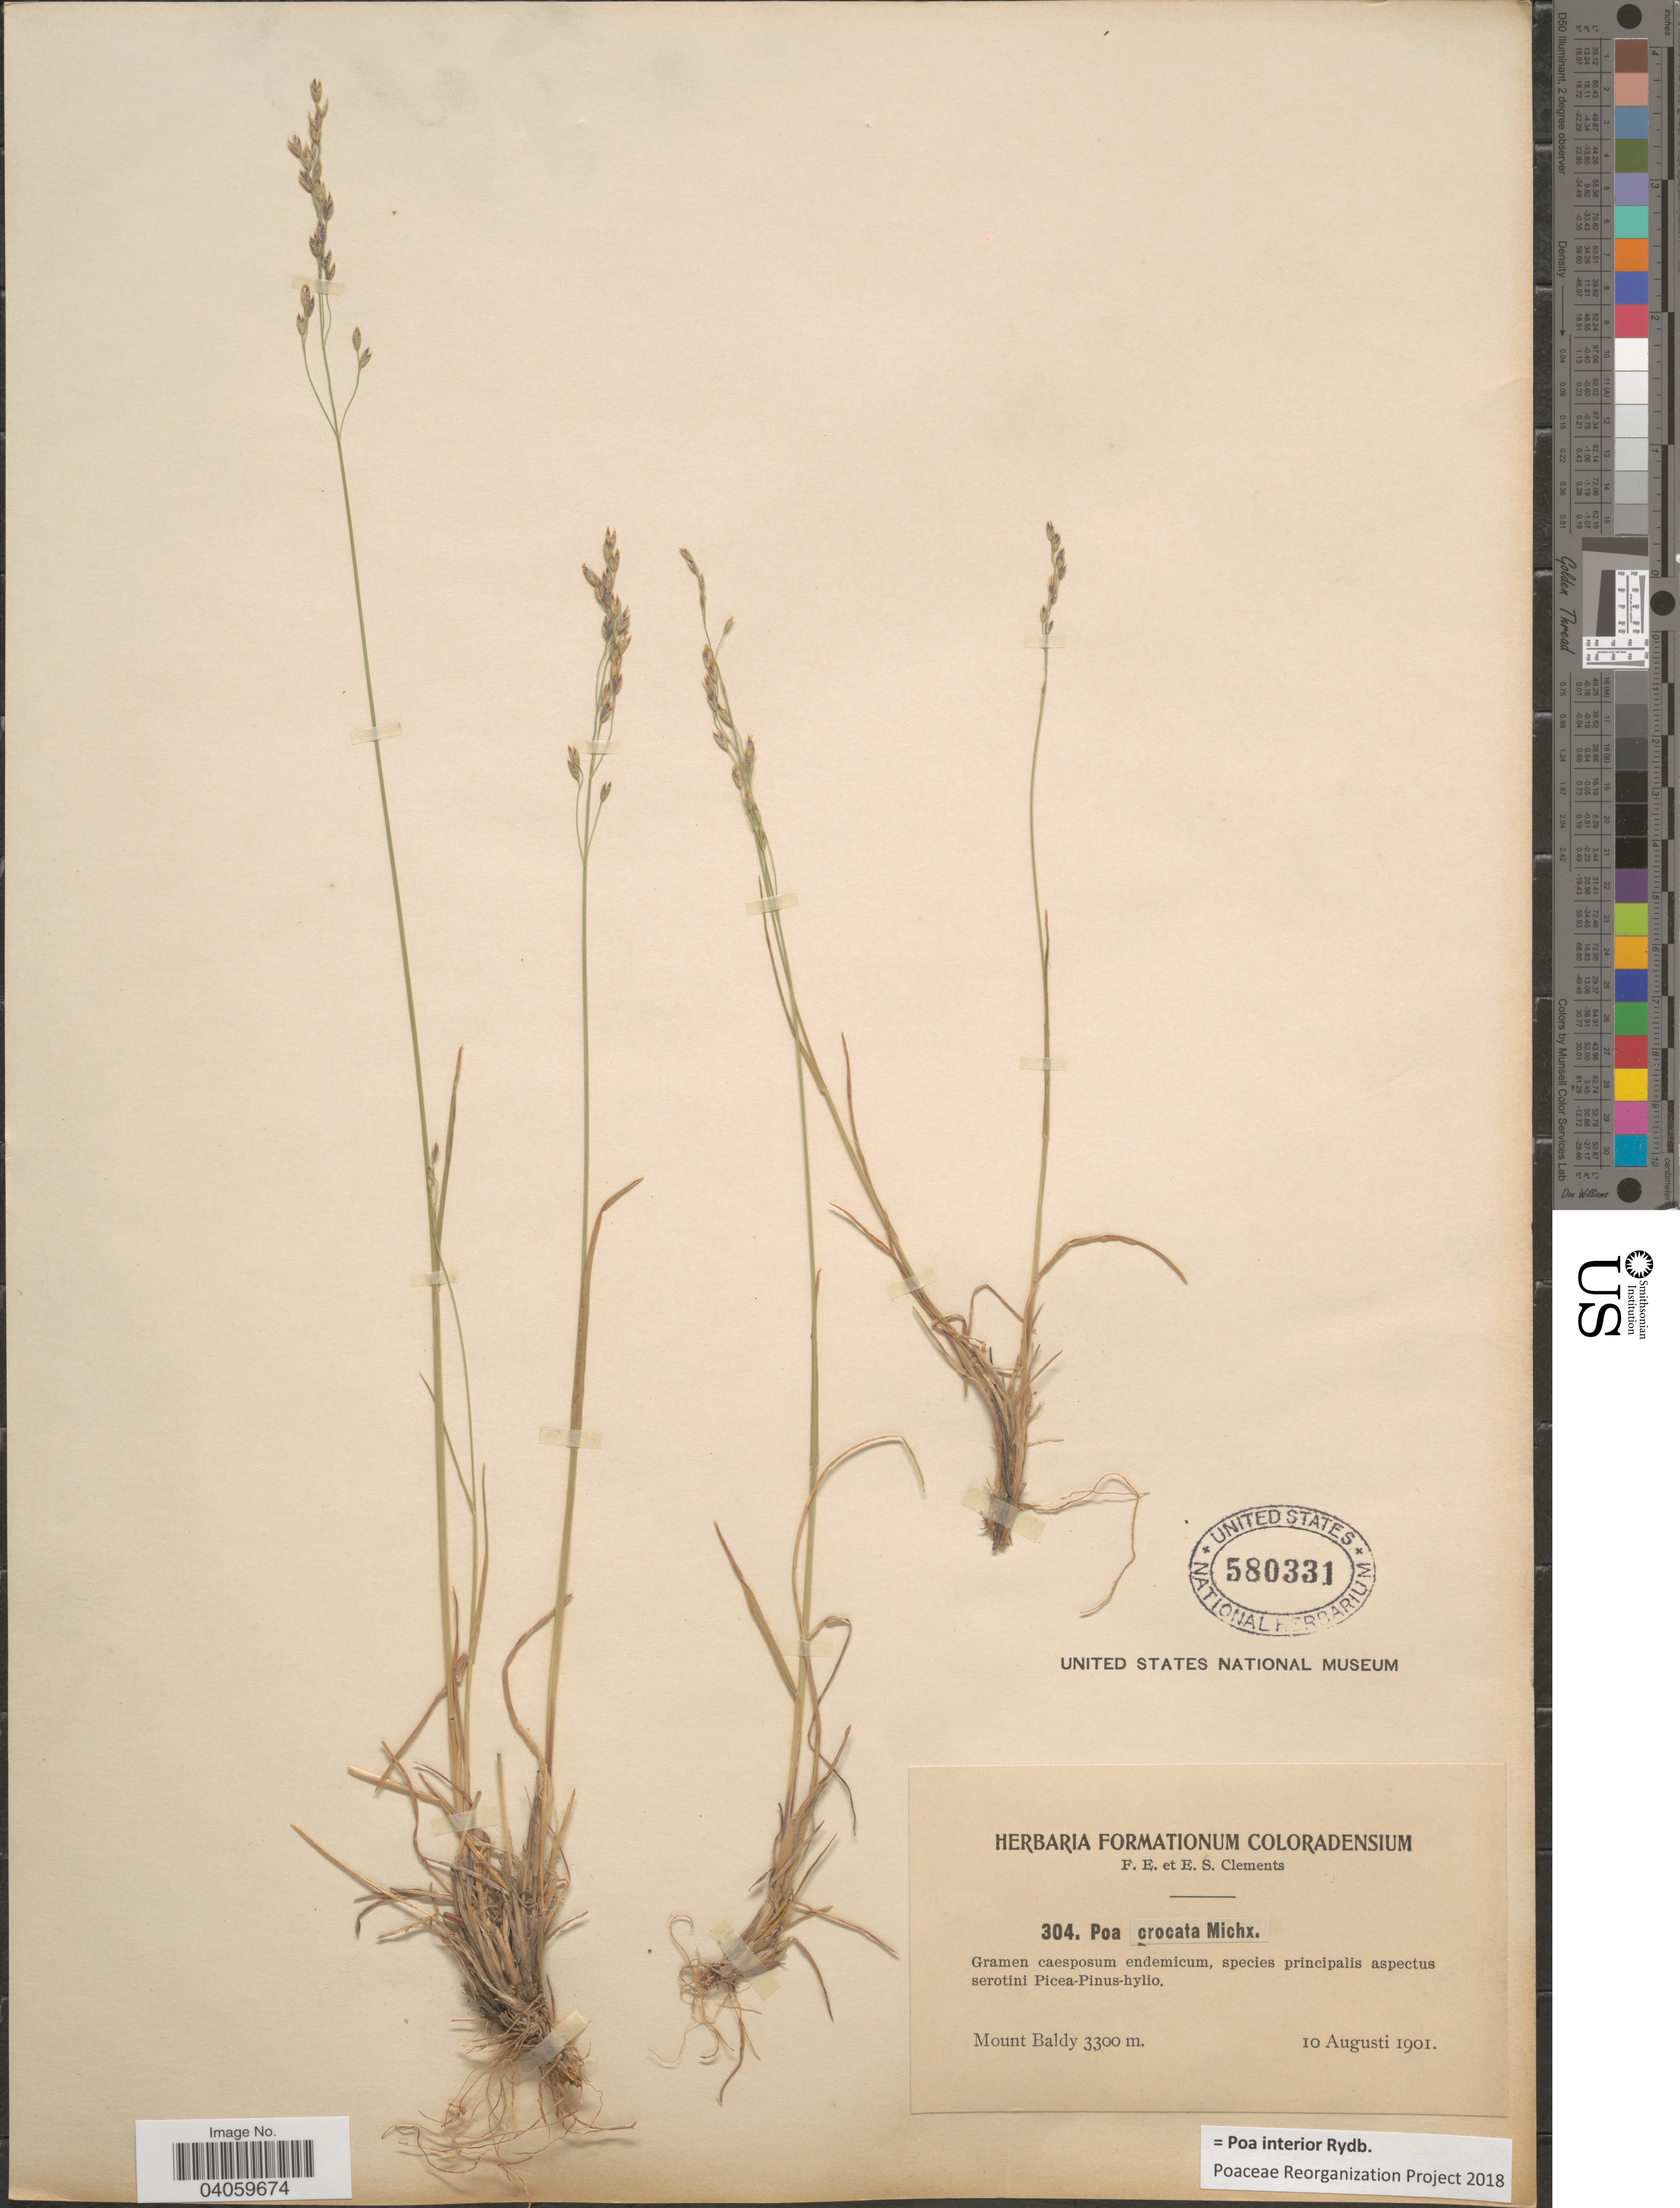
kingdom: Plantae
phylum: Tracheophyta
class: Liliopsida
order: Poales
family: Poaceae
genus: Poa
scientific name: Poa interior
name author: Rydb.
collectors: F. E. Clements & E. S. Clements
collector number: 304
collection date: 1901-08-10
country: United States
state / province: Colorado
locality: Mount Baldy.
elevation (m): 3300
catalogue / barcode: US 580331